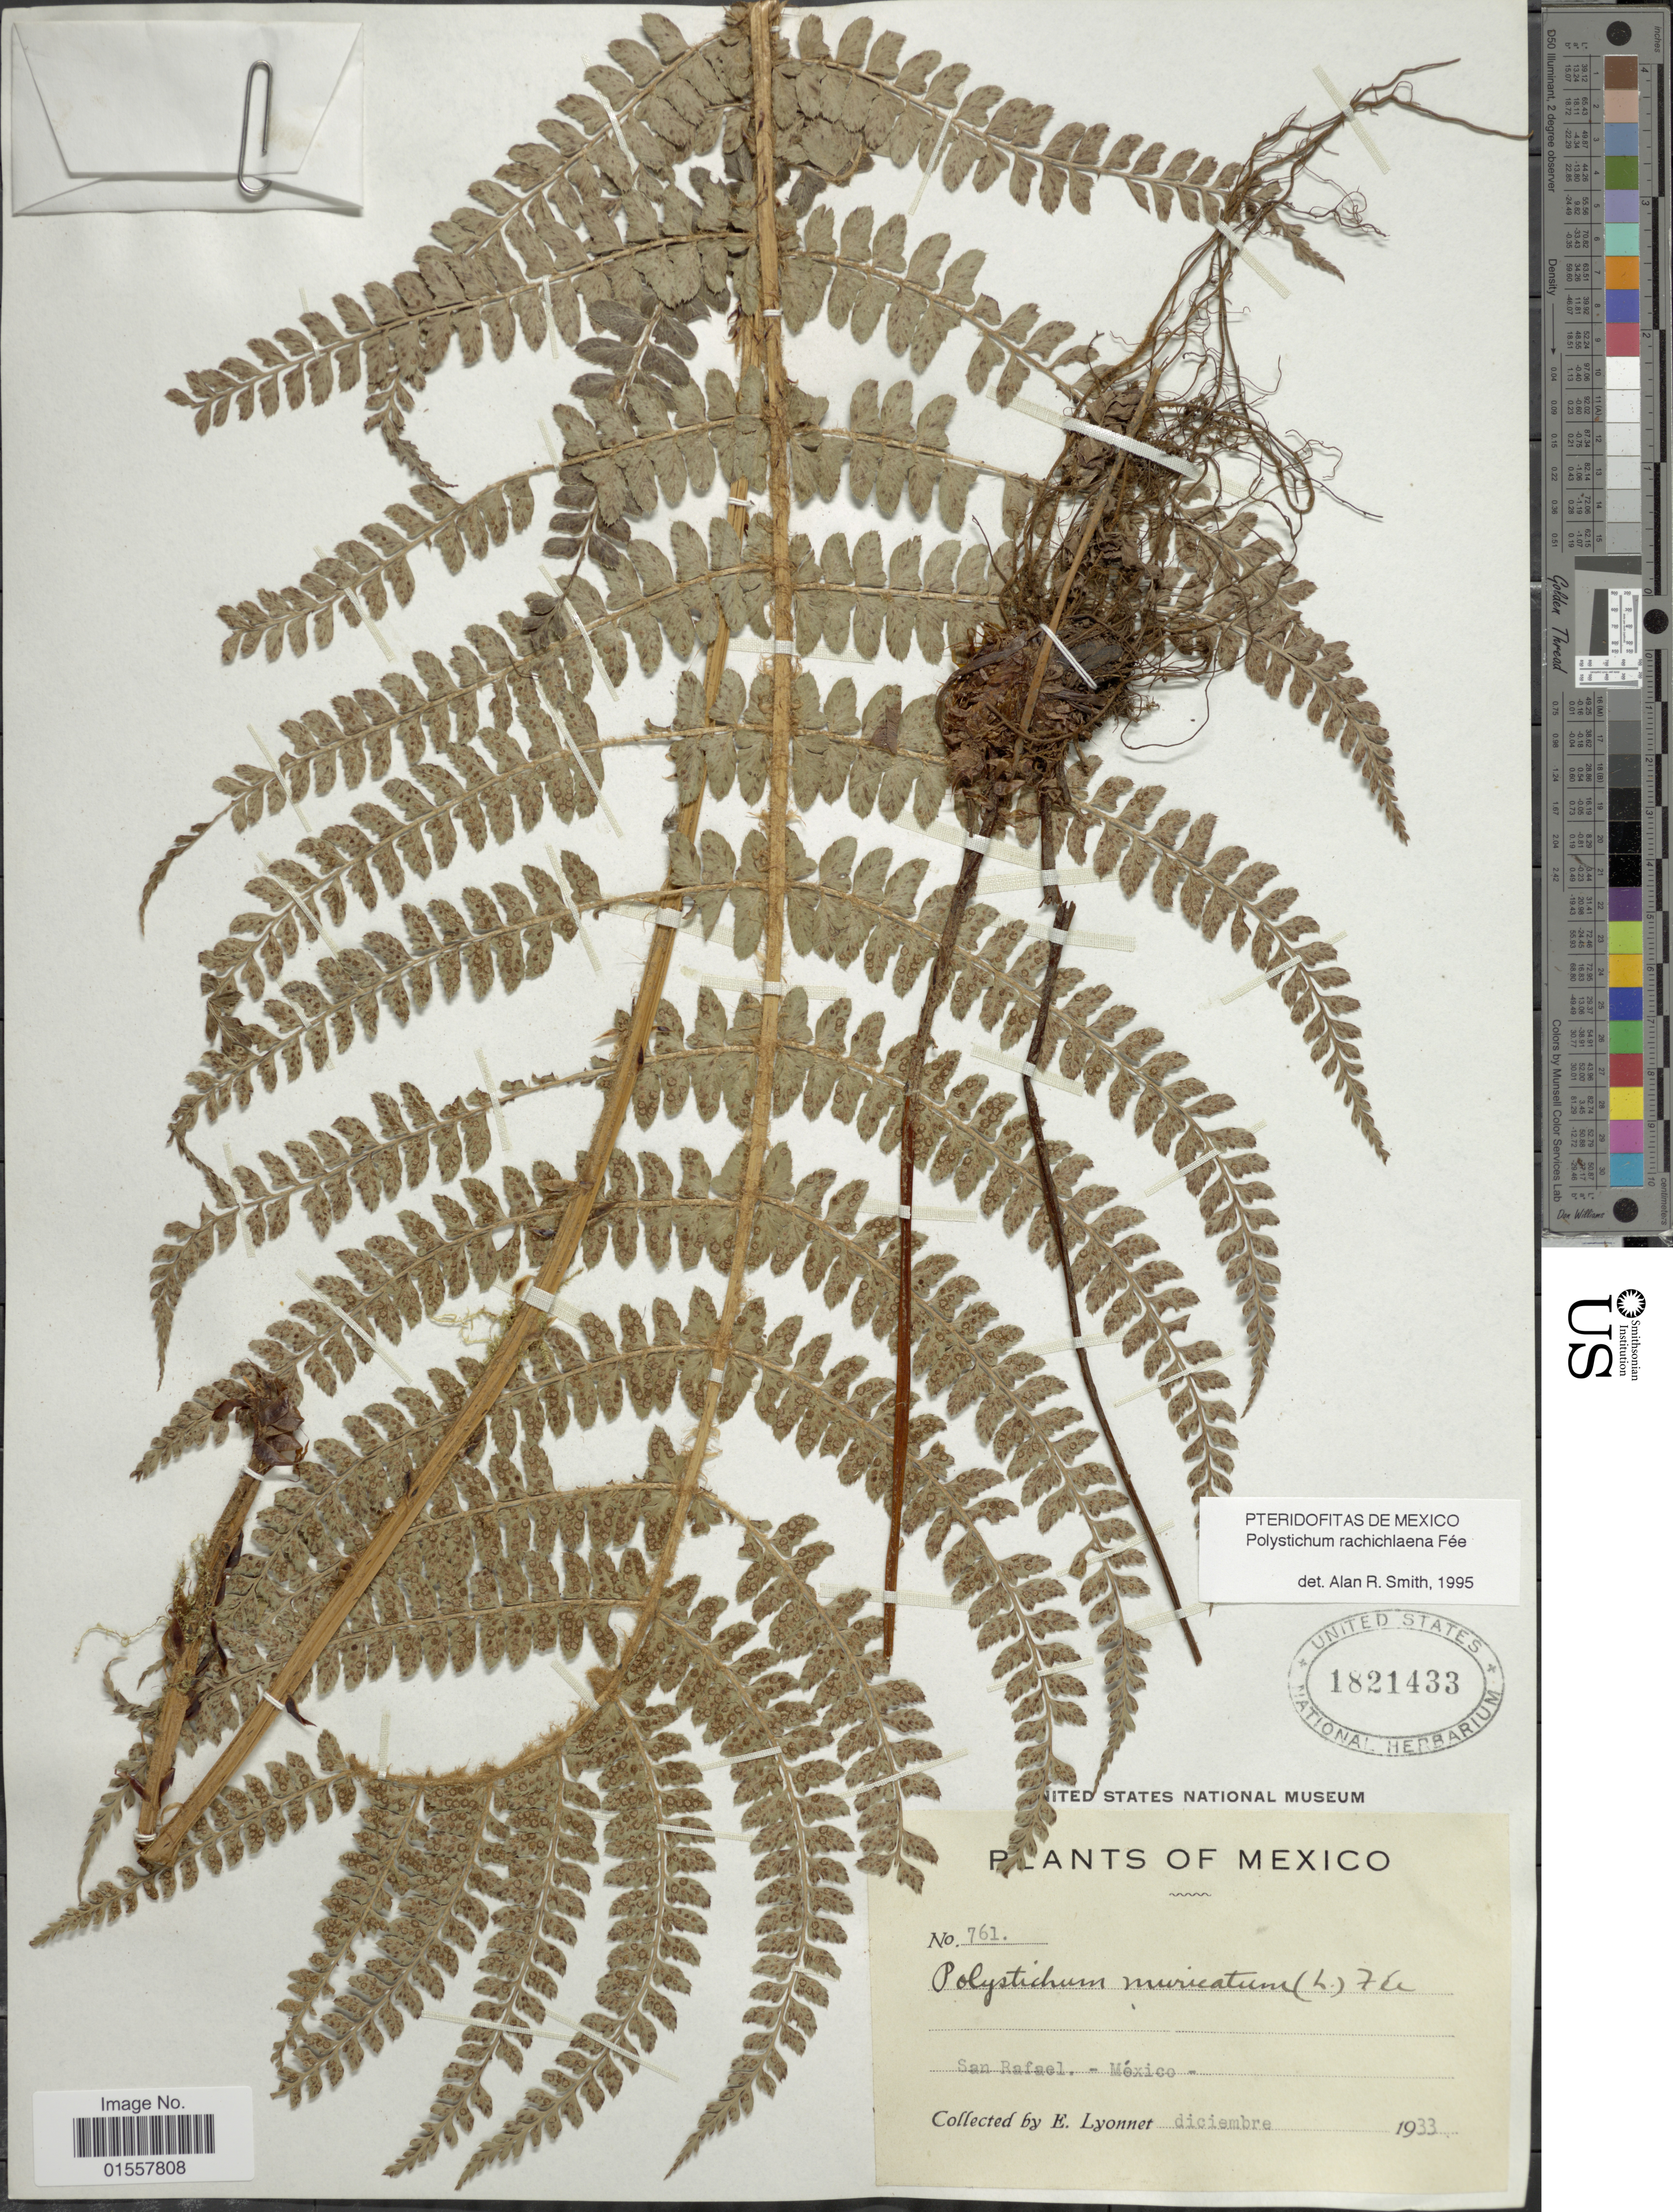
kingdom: Plantae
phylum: Tracheophyta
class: Polypodiopsida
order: Polypodiales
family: Dryopteridaceae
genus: Polystichum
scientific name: Polystichum rachichlaena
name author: Fée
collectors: E. Lyonnet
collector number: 761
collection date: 1933-12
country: Mexico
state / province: México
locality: San Rafael, Mexico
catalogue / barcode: US 1821433